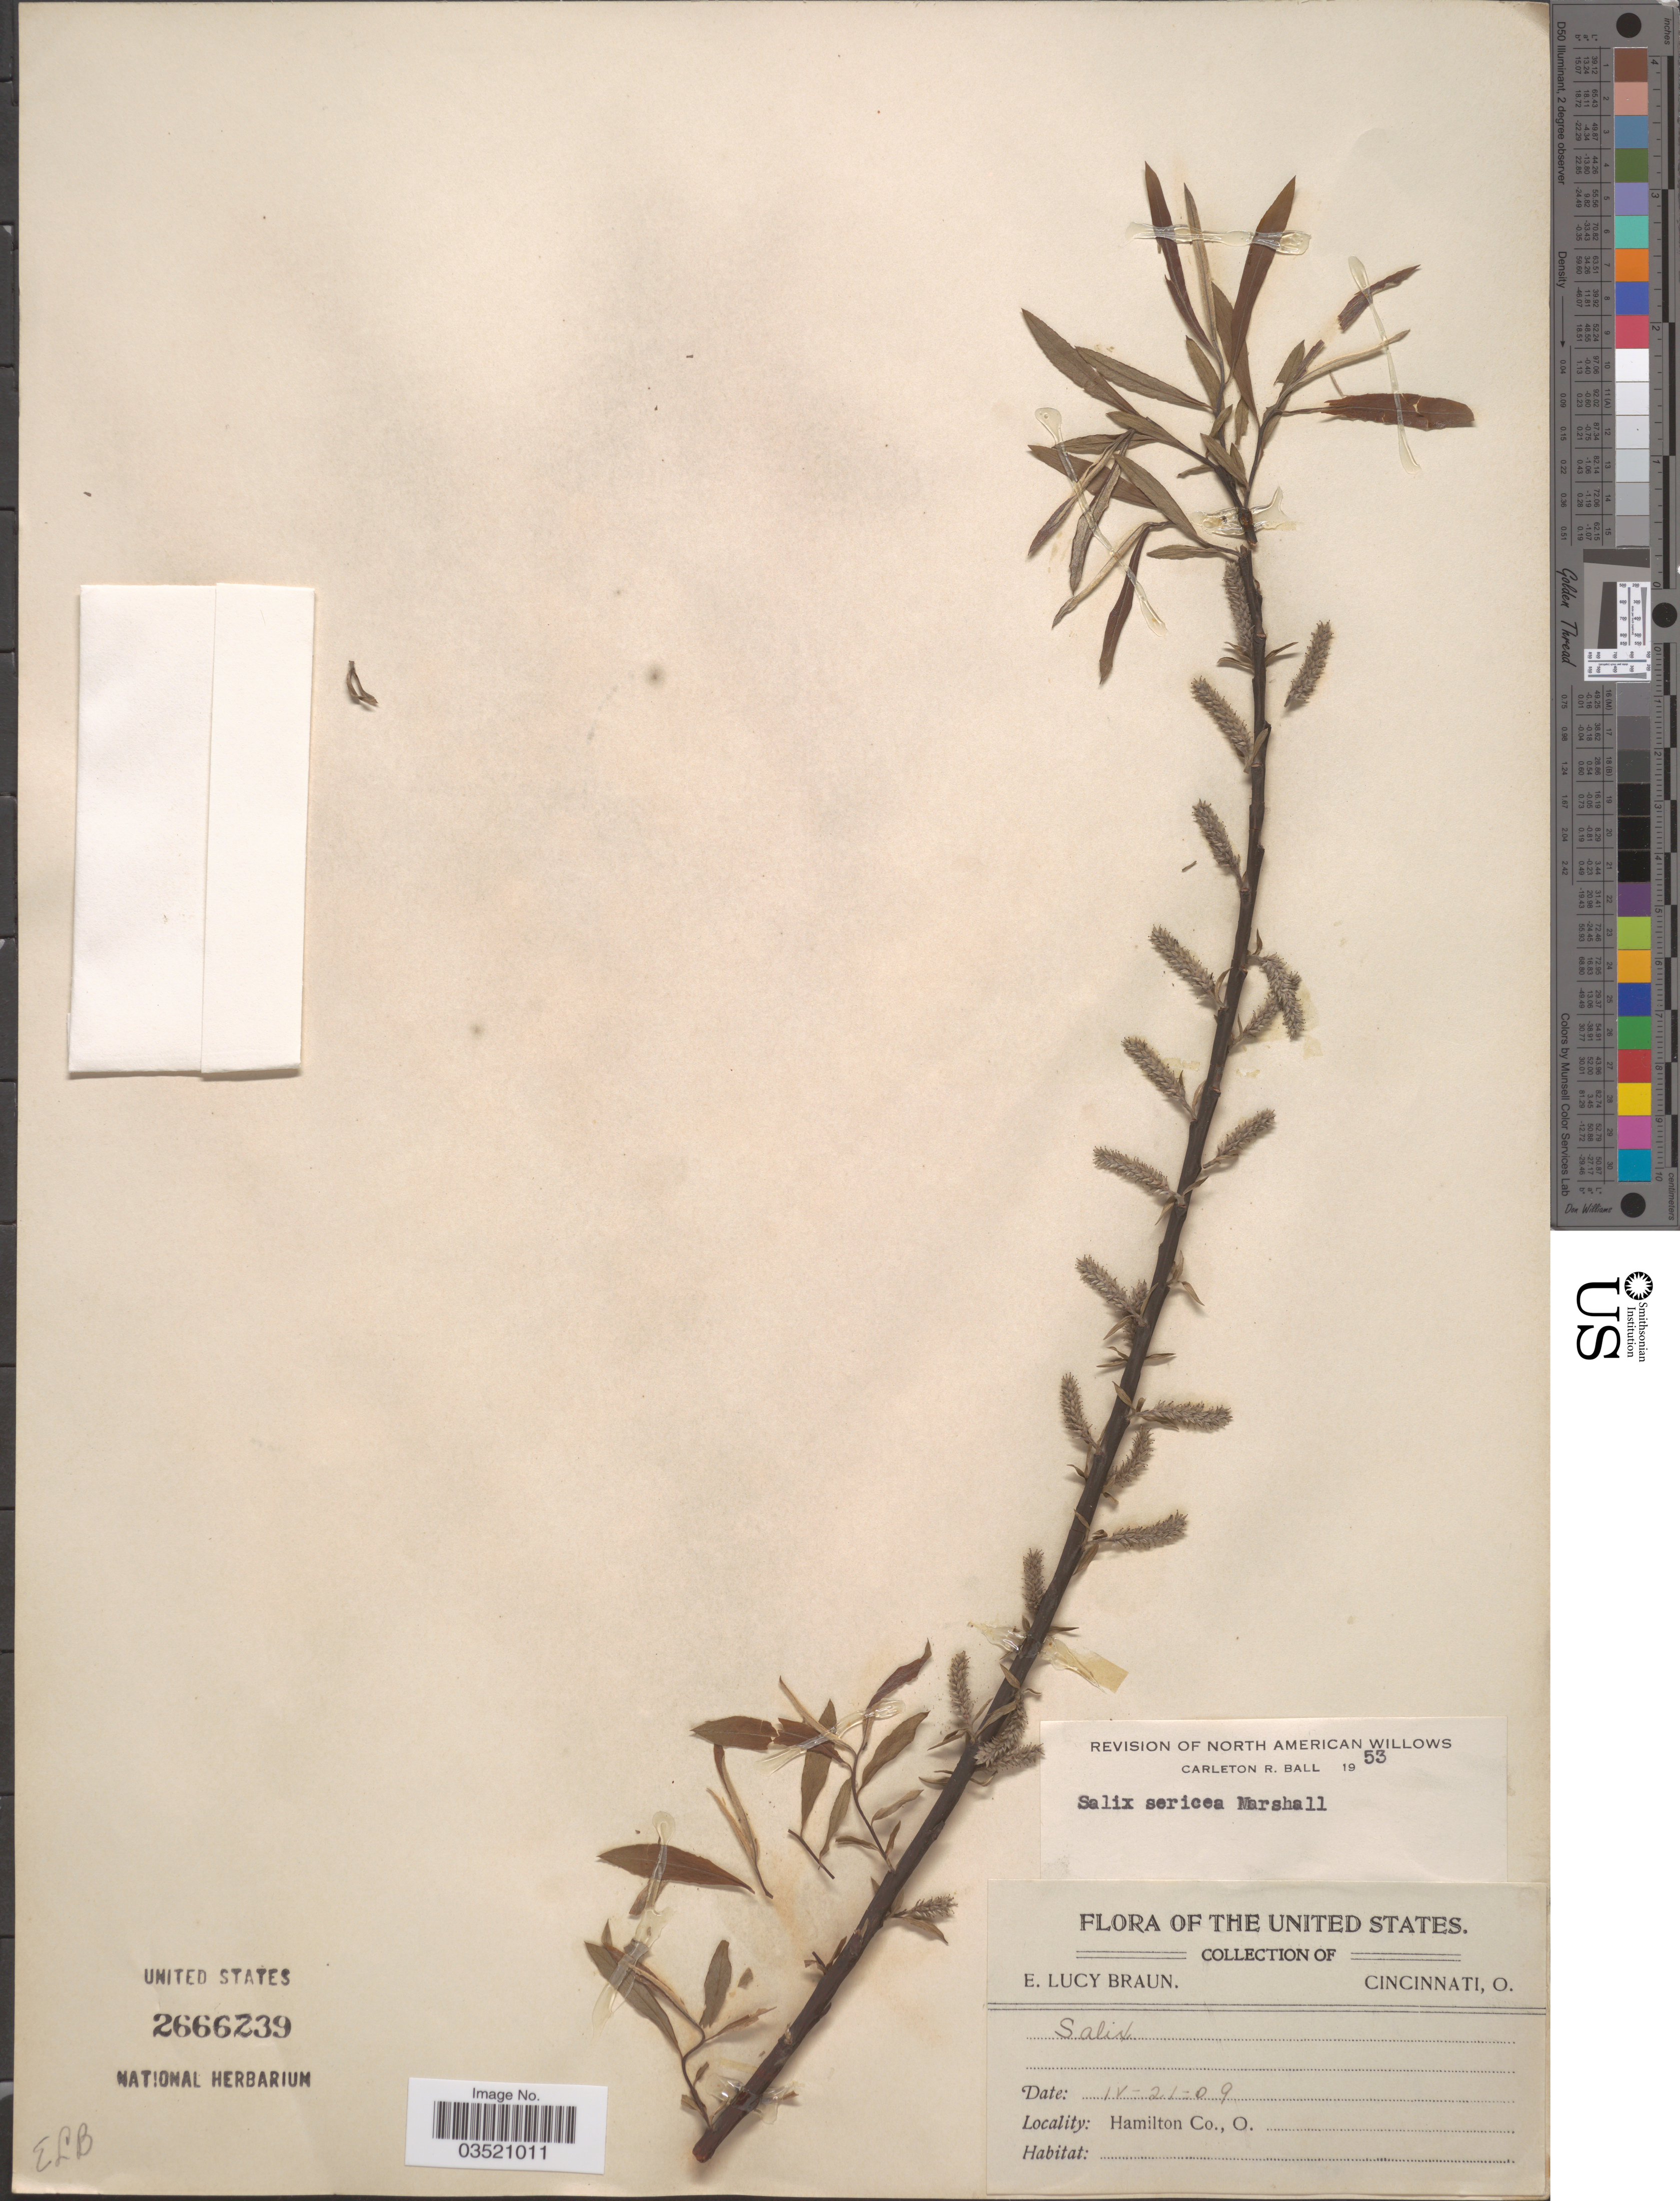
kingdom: Plantae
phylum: Tracheophyta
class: Magnoliopsida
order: Malpighiales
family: Salicaceae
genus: Salix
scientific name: Salix sericea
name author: Marshall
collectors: E. L. Braun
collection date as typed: Transcribed d/m/y: 21/4/9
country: United States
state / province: Ohio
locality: Hamilton Co.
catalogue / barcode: US 2666239